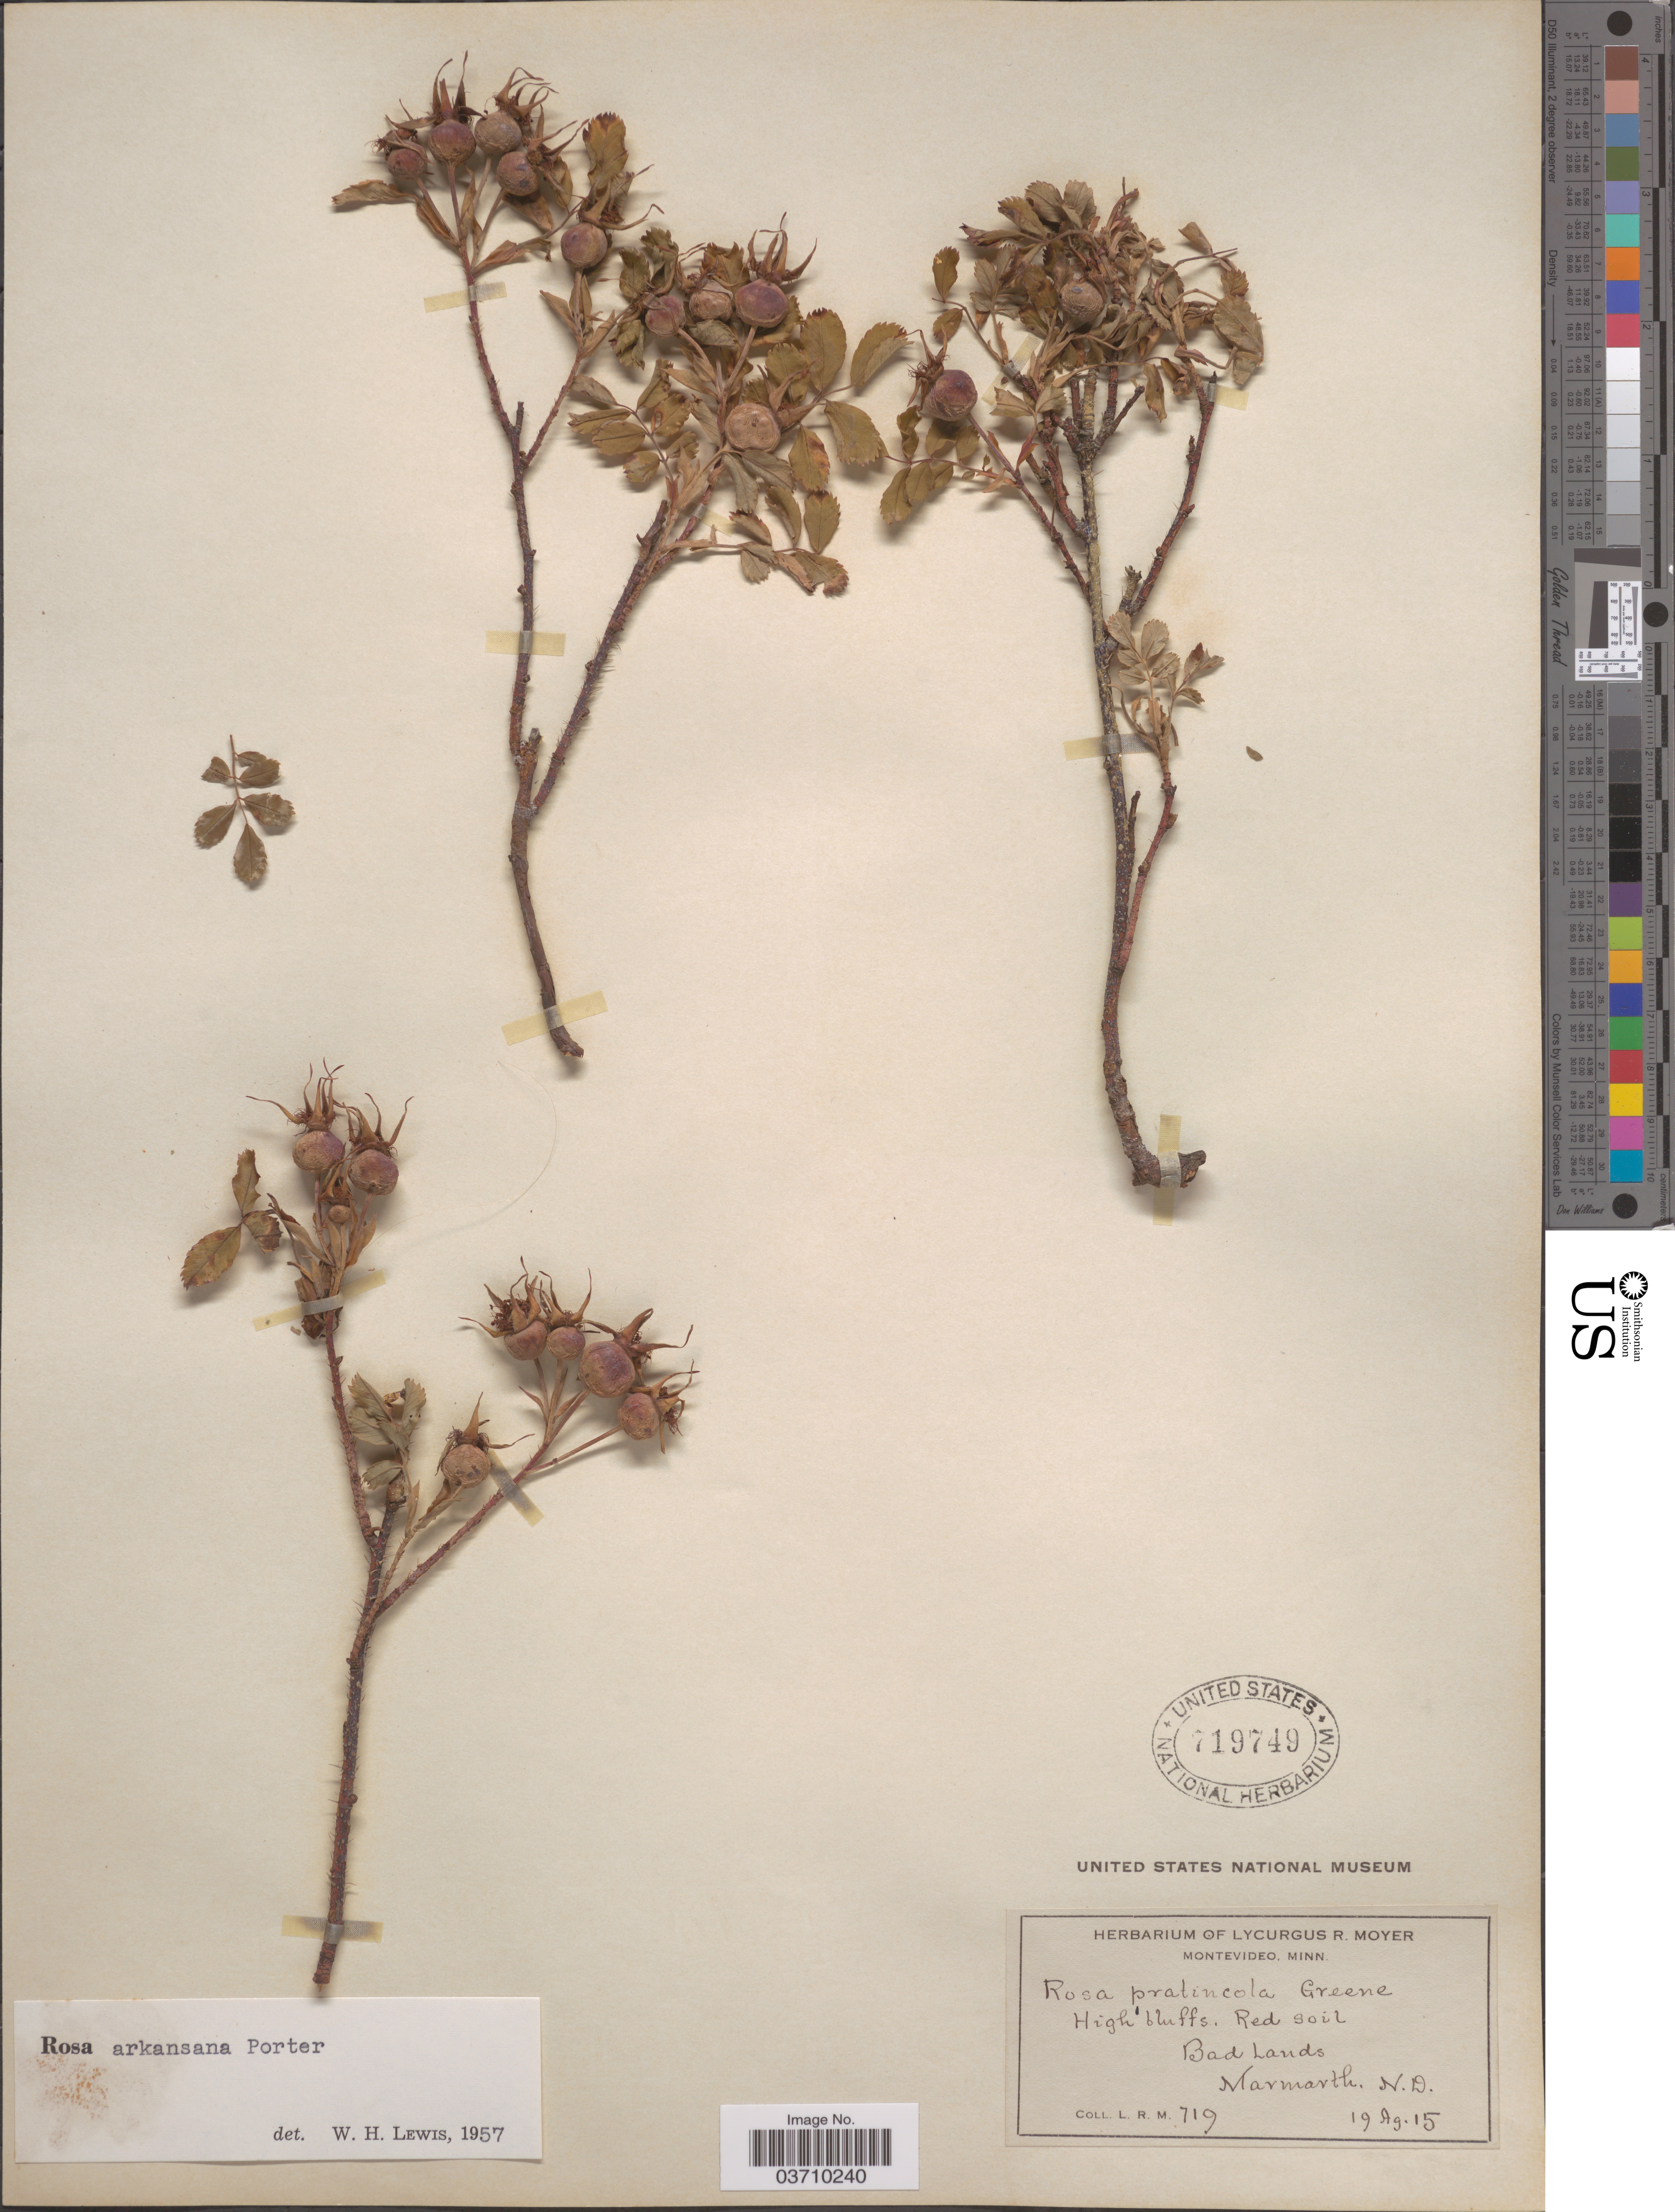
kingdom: Plantae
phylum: Tracheophyta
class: Magnoliopsida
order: Rosales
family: Rosaceae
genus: Rosa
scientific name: Rosa arkansana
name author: Porter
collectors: L. Moyer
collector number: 719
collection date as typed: Transcribed d/m/y: 19/8/15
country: United States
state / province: North Dakota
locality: Bad Lands. Marmarth.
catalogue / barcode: US 719749